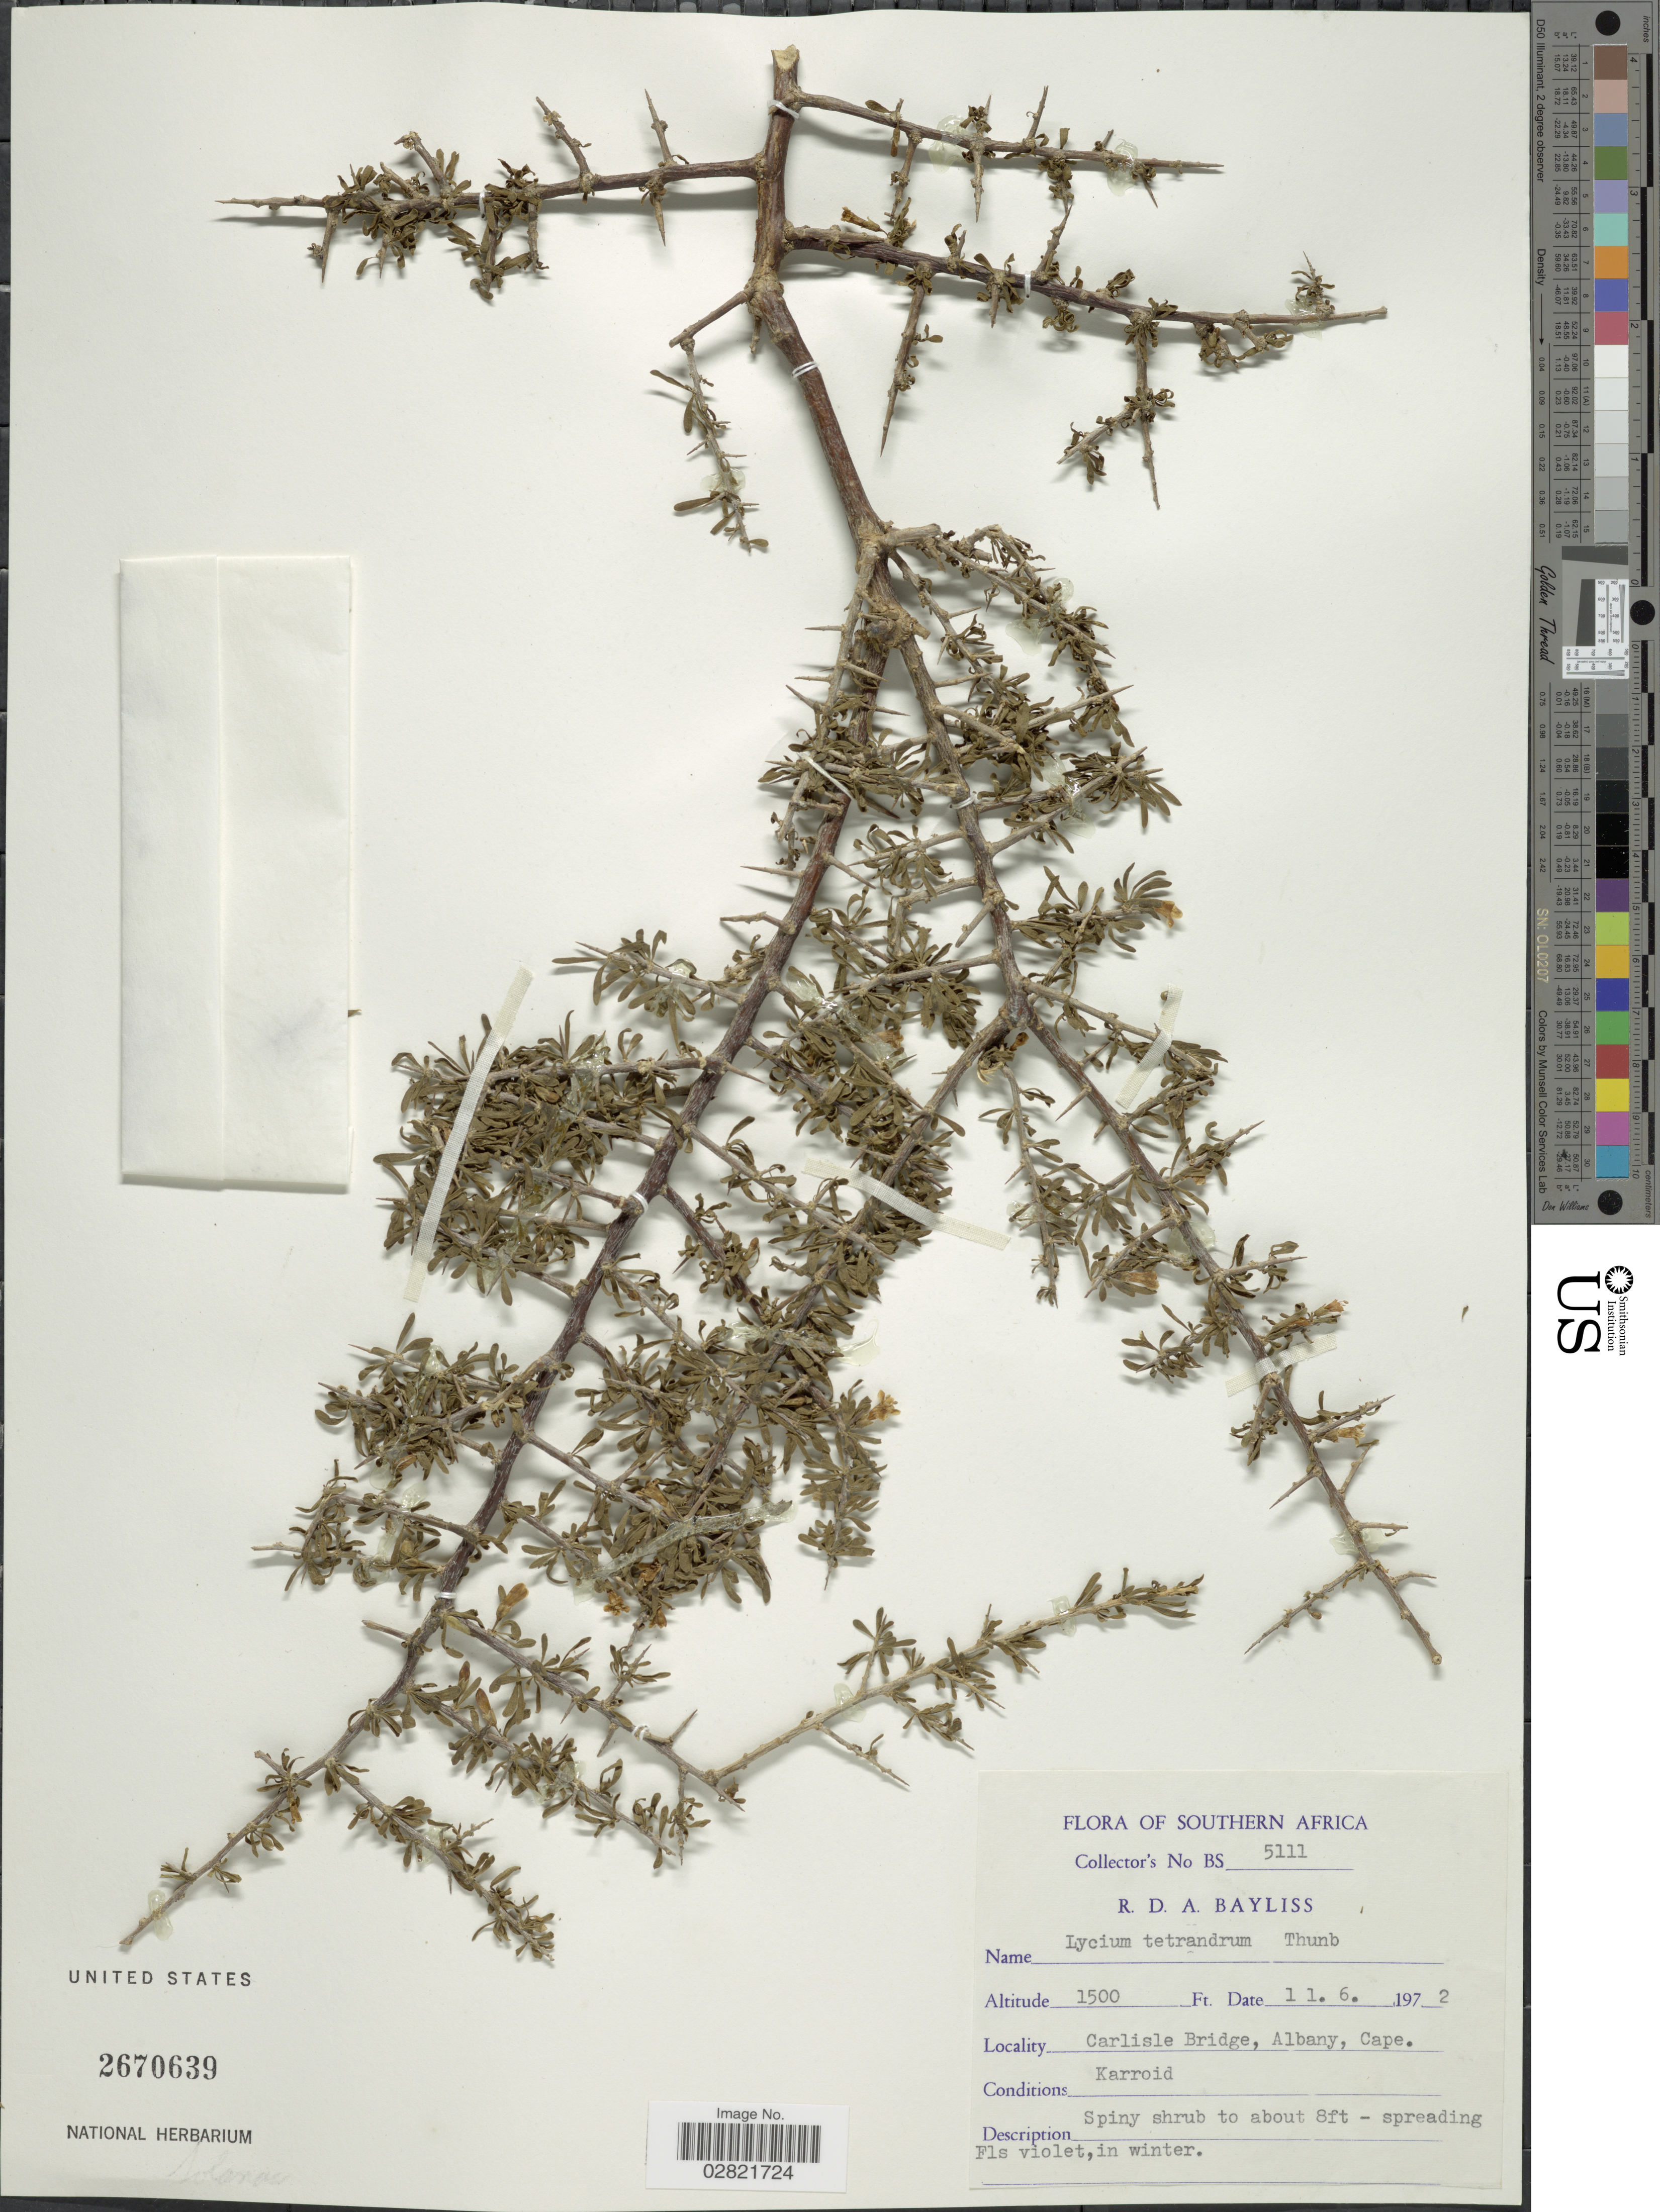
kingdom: Plantae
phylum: Tracheophyta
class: Magnoliopsida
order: Solanales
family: Solanaceae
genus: Lycium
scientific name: Lycium tetrandrum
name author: Thunb.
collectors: R. Bayliss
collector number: BS5111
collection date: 1972-06-11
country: South Africa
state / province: Eastern Cape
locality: Southern Africa. Carlisle Bridge, Albany, Cape.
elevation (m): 457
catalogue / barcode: US 2670639